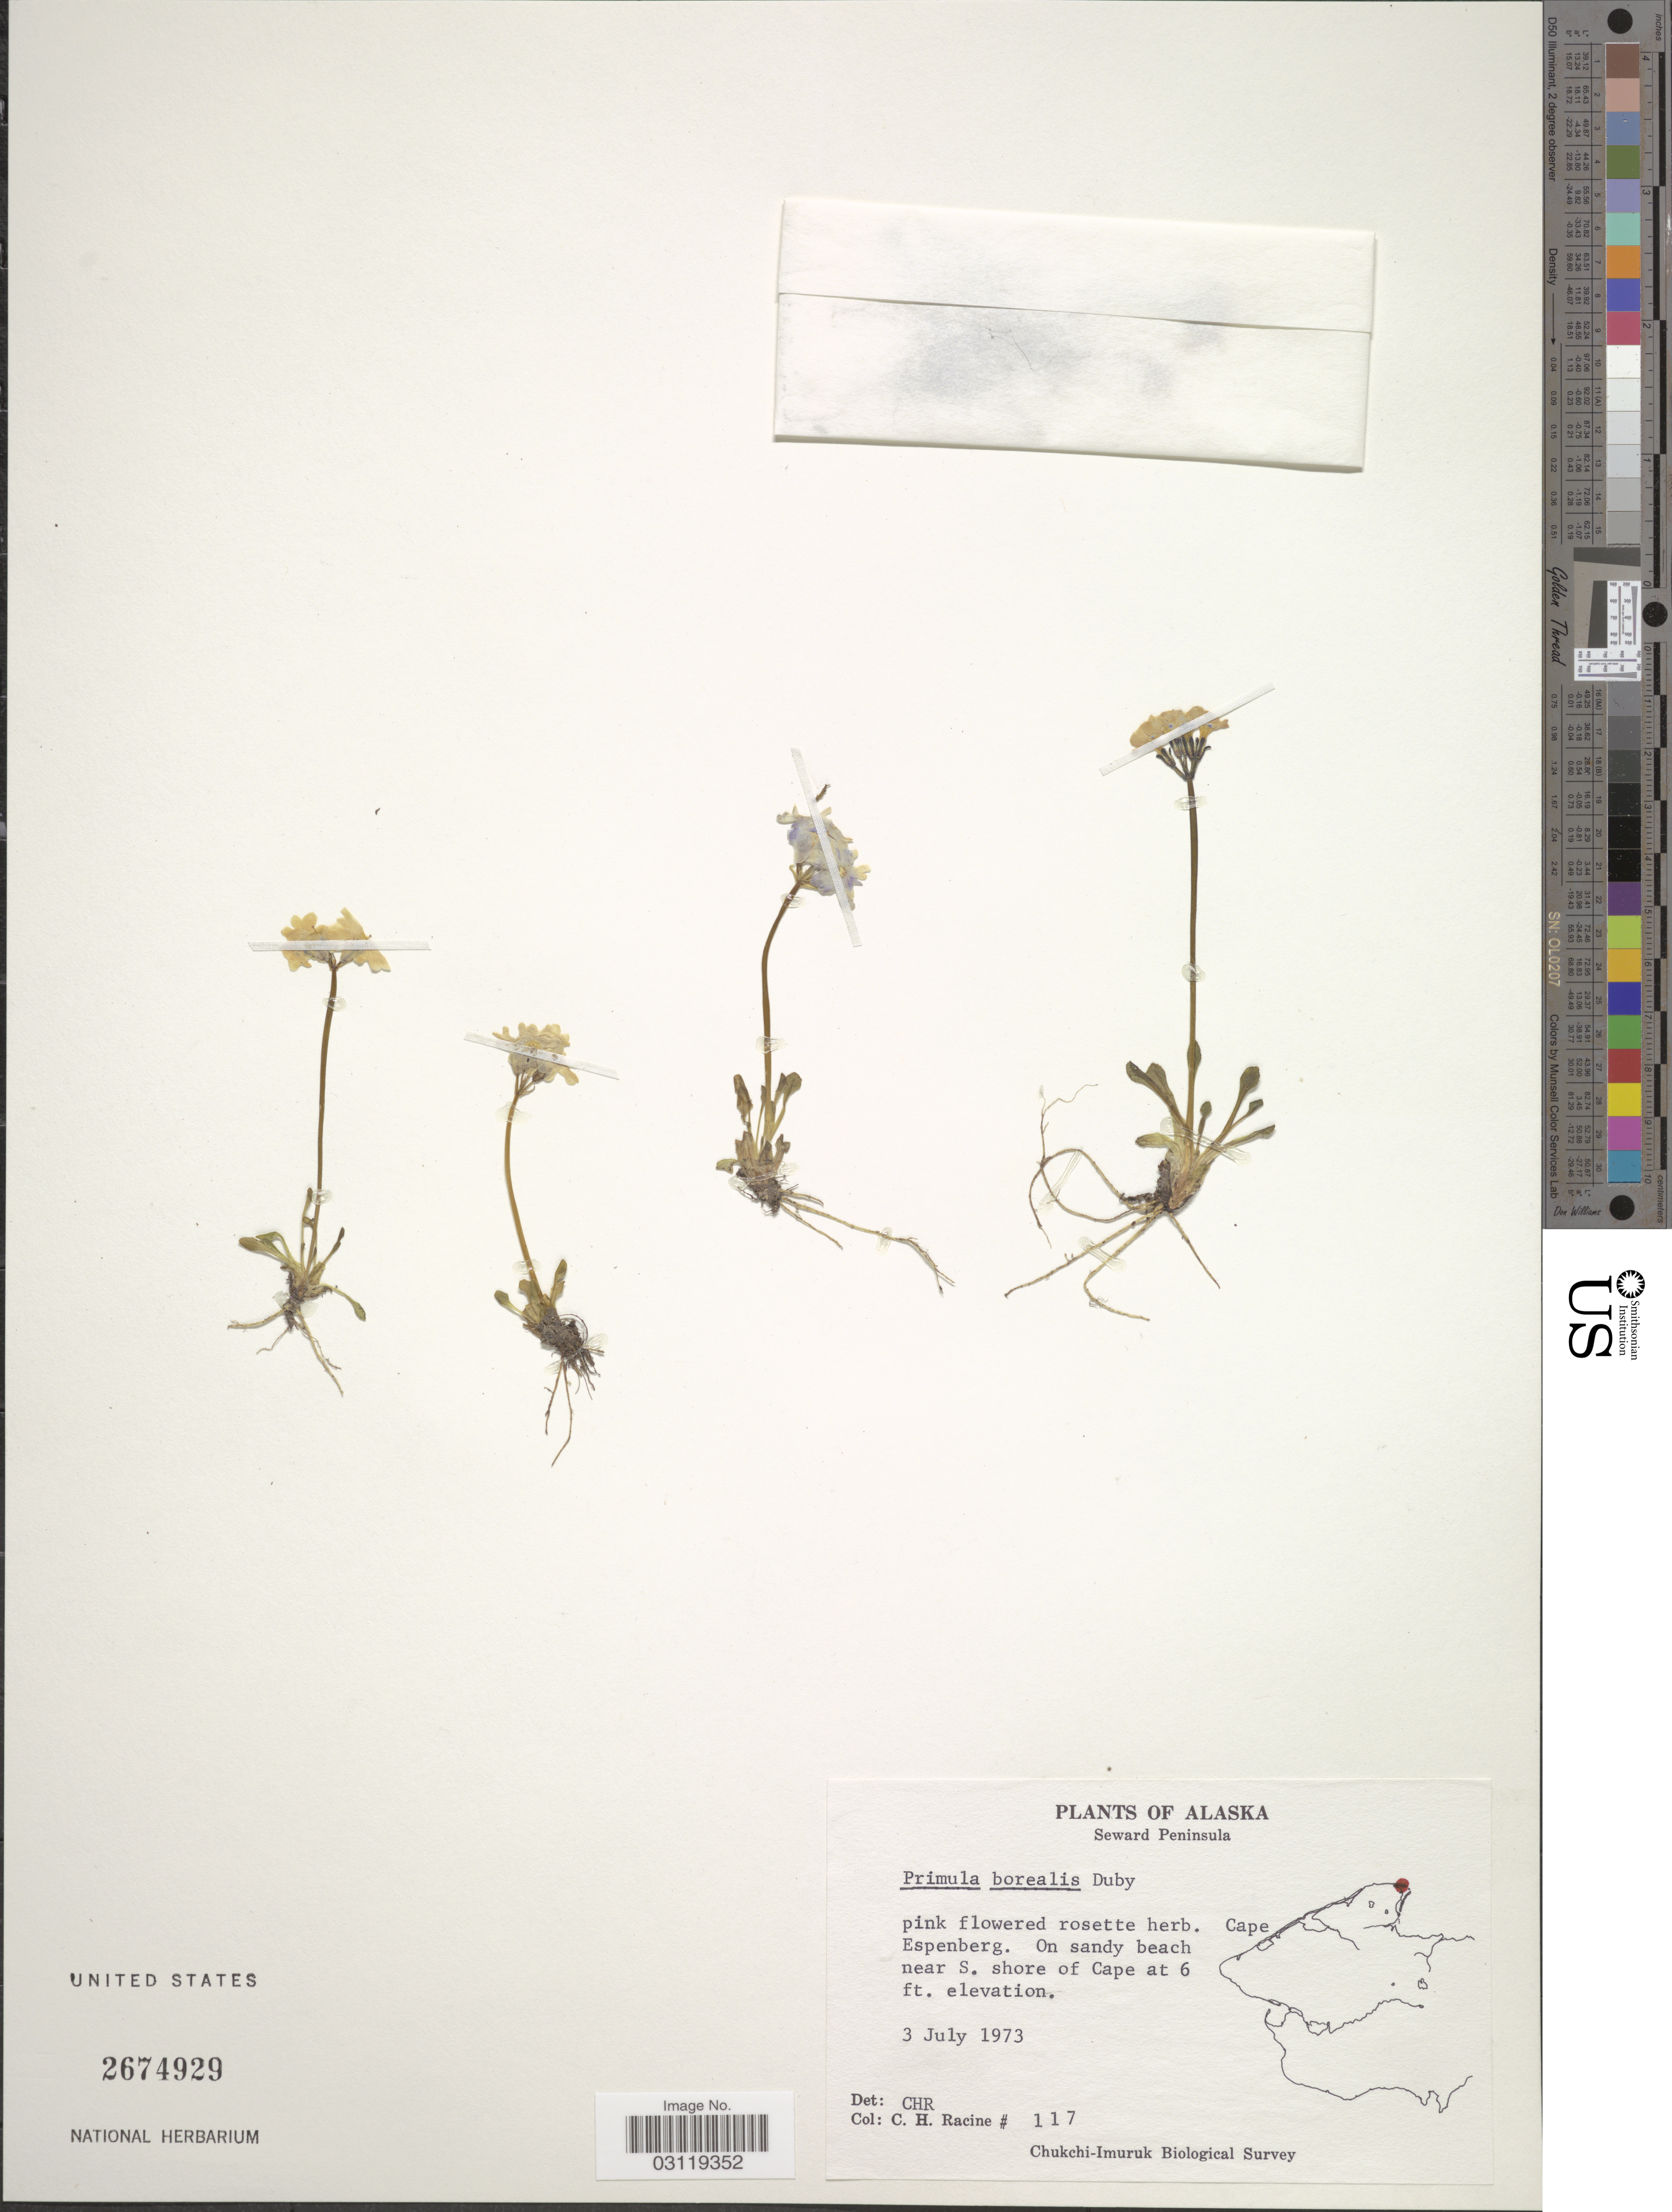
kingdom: Plantae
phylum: Tracheophyta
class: Magnoliopsida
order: Ericales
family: Primulaceae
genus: Primula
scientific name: Primula borealis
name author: Duby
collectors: C. Racine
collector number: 117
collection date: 1973-07-03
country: United States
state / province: Alaska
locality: Seward Peninsula. Near S. shore of Cape.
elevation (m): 2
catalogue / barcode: US 2674929